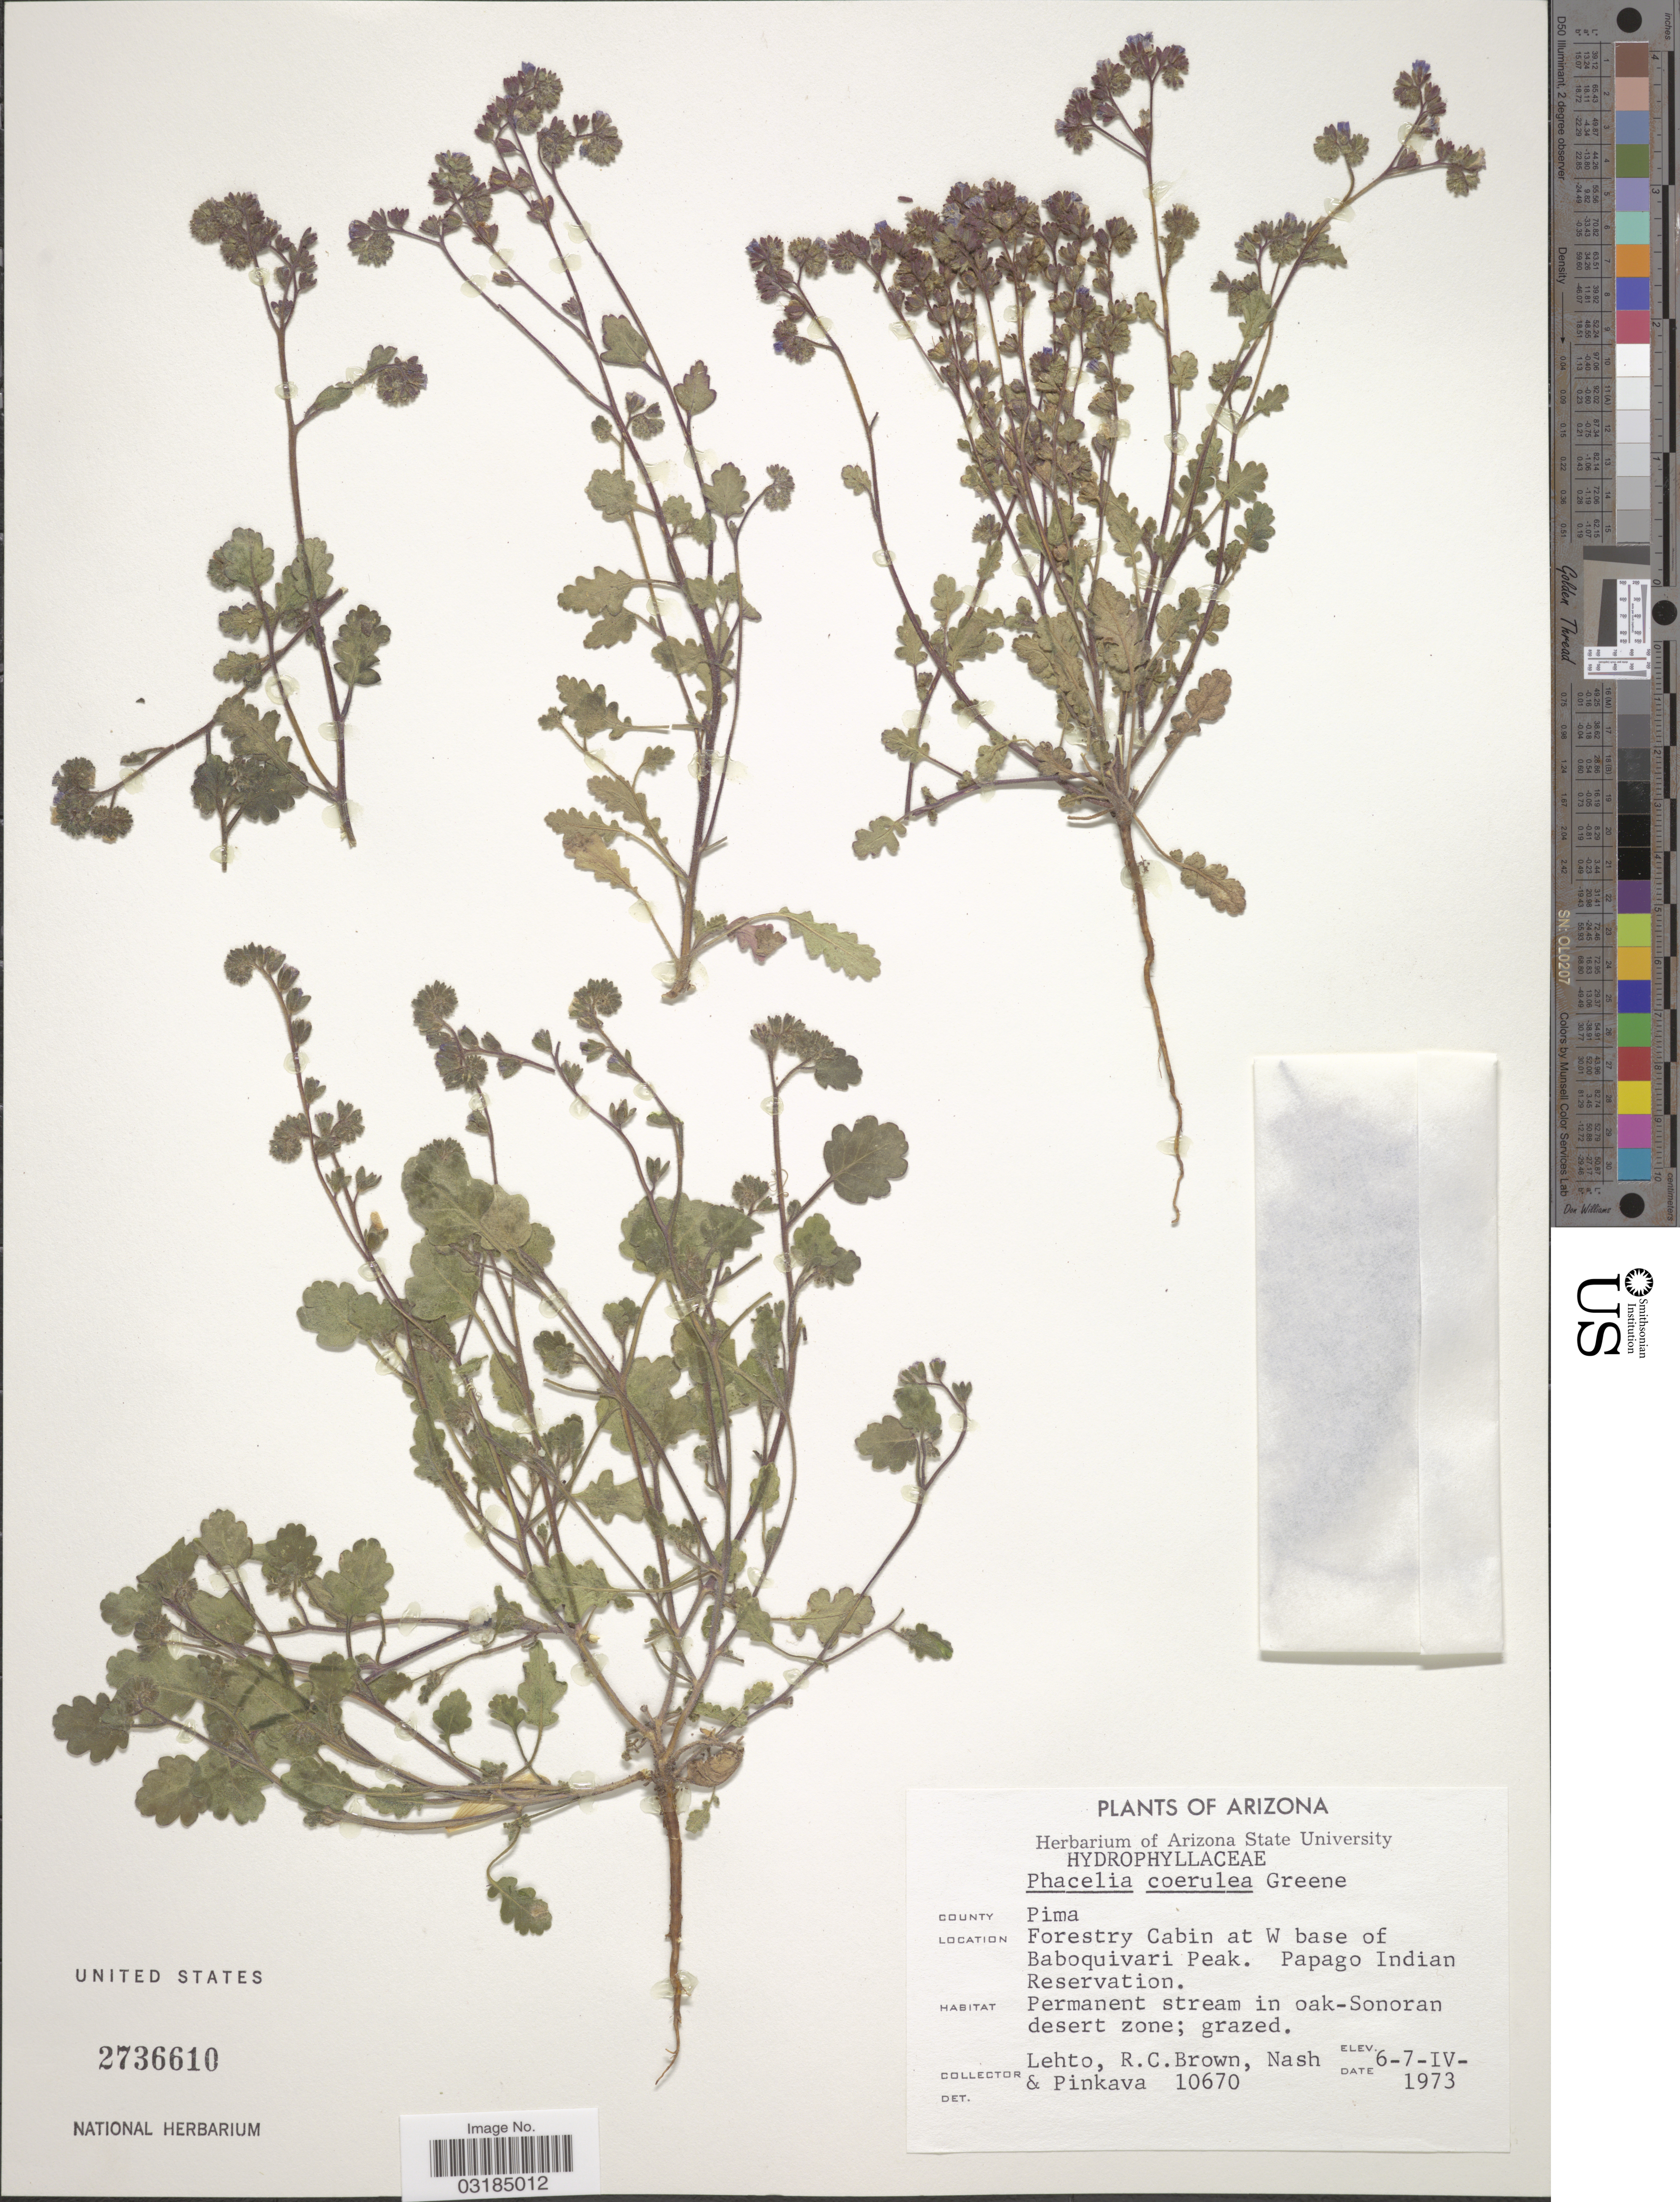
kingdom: Plantae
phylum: Tracheophyta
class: Magnoliopsida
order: Boraginales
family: Hydrophyllaceae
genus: Phacelia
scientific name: Phacelia coerulea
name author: Greene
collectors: -. Lehto, R. C. Brown, -- Nash & -. Pinkava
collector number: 10670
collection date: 1973-04-06/1973-04-07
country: United States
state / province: Arizona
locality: County Pima. Forestry Cabin at W base of Baboquivari Peak. Papago Indian Reservation.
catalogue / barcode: US 2736610